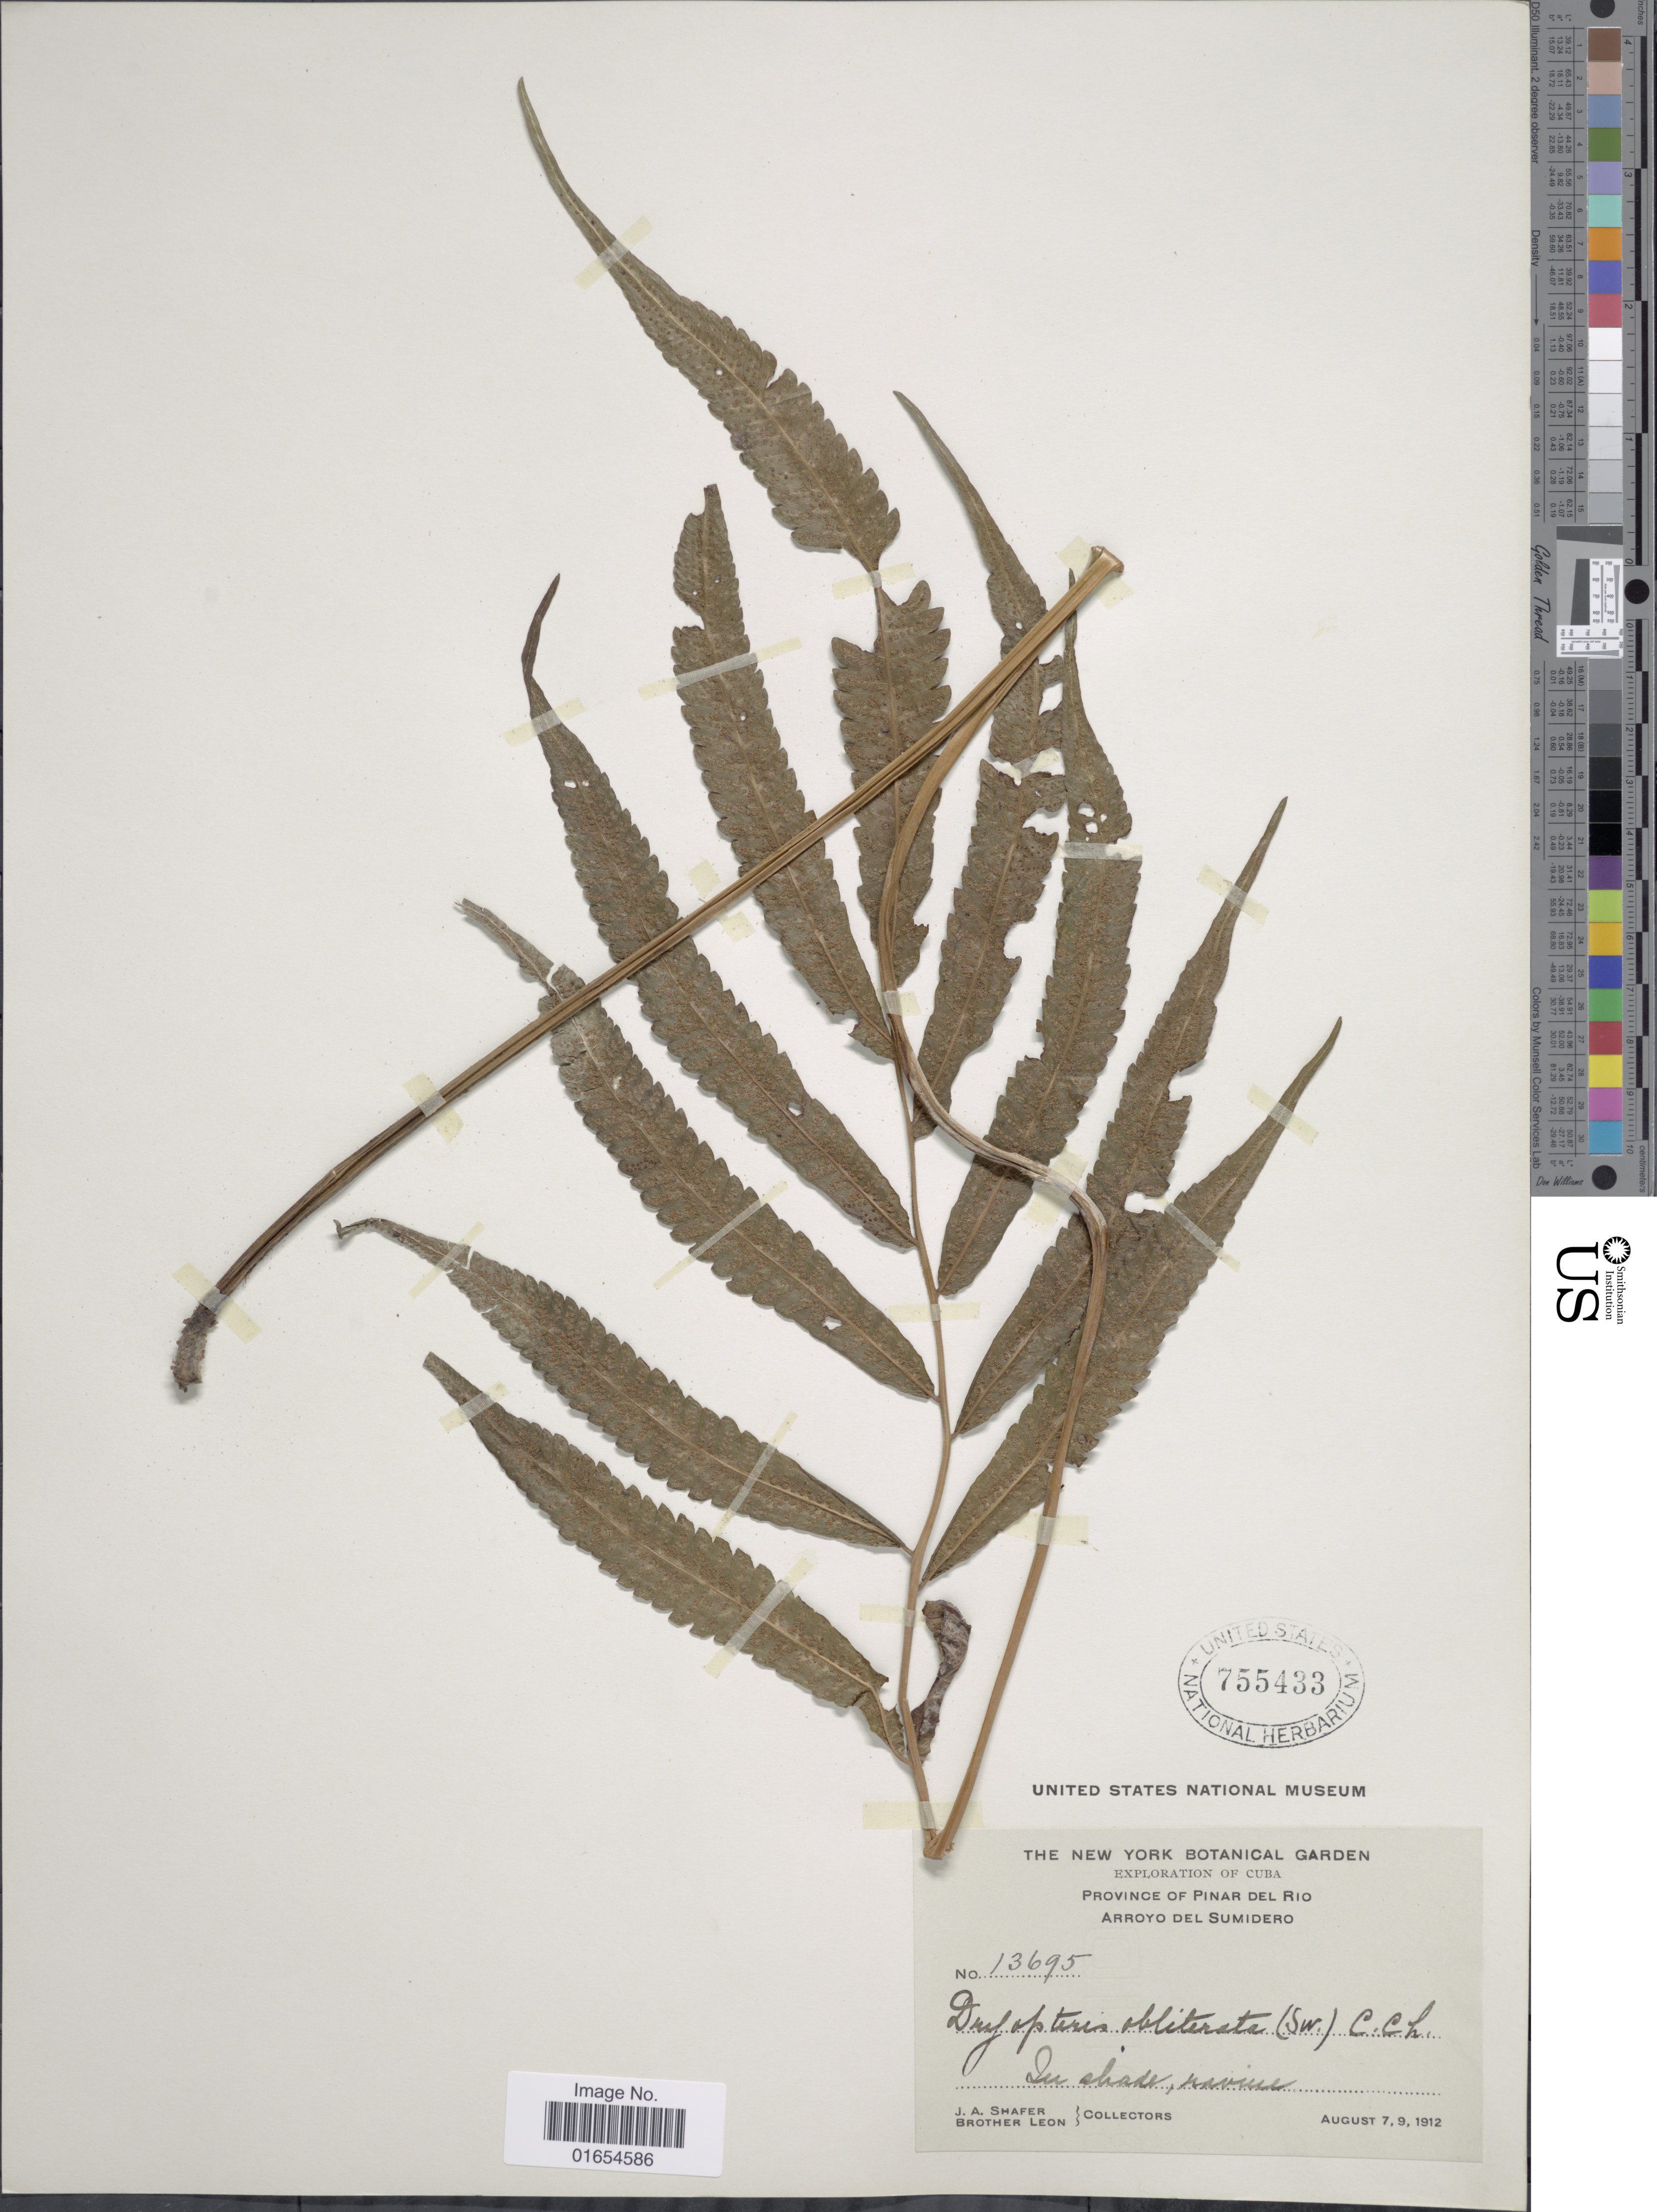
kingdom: Plantae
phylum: Tracheophyta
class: Polypodiopsida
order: Polypodiales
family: Thelypteridaceae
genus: Goniopteris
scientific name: Goniopteris obliterata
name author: (Sw.) C. Presl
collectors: J. A. Shafer & Bro. León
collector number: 13695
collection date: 1912-08-07/1912-08-09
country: Cuba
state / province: Pinar del Río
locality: Arroyo Del Sumidero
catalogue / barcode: US 755433